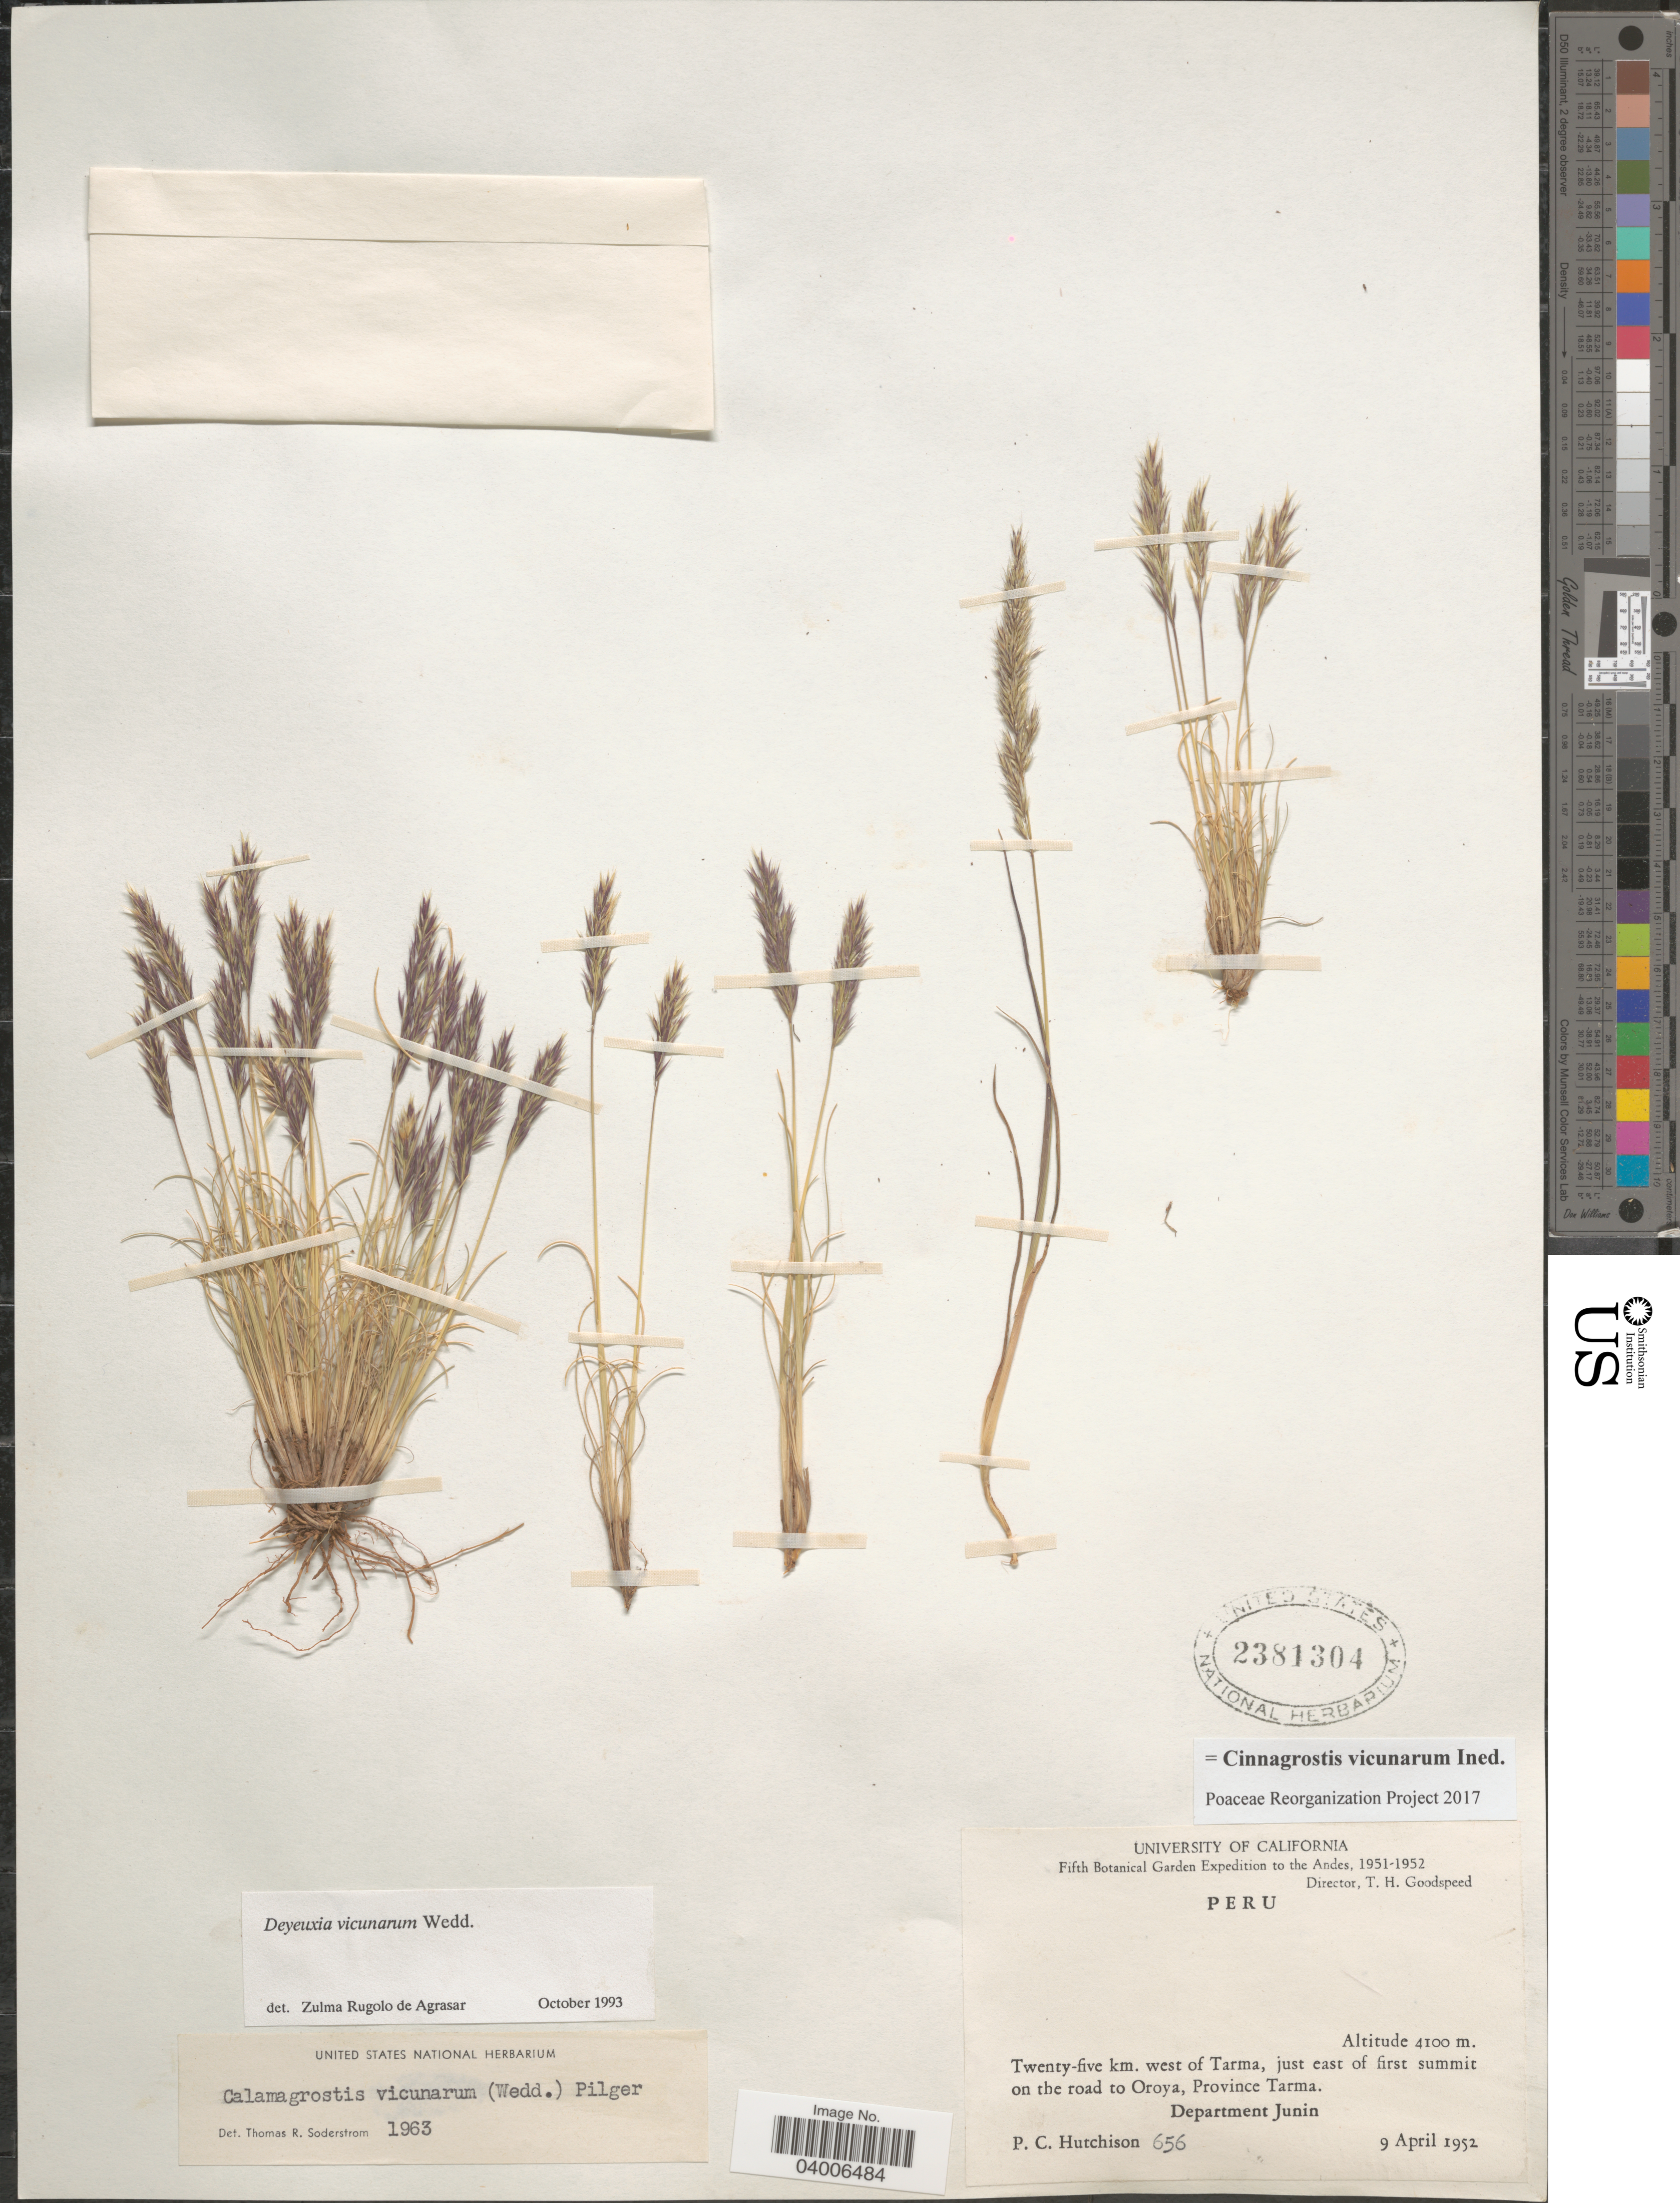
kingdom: Plantae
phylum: Tracheophyta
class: Liliopsida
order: Poales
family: Poaceae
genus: Cinnagrostis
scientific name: Cinnagrostis vicunarum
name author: (Wedd.) P.M. Peterson et al.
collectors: P. C. Hutchison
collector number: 656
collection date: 1952-04-09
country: Peru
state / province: Junín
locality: To the Andes. Twenty-five km. west of Tarma, just east of first summit on the road to Oroya, Province Tarma. Department Junin.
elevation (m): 4100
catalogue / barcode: US 2381304